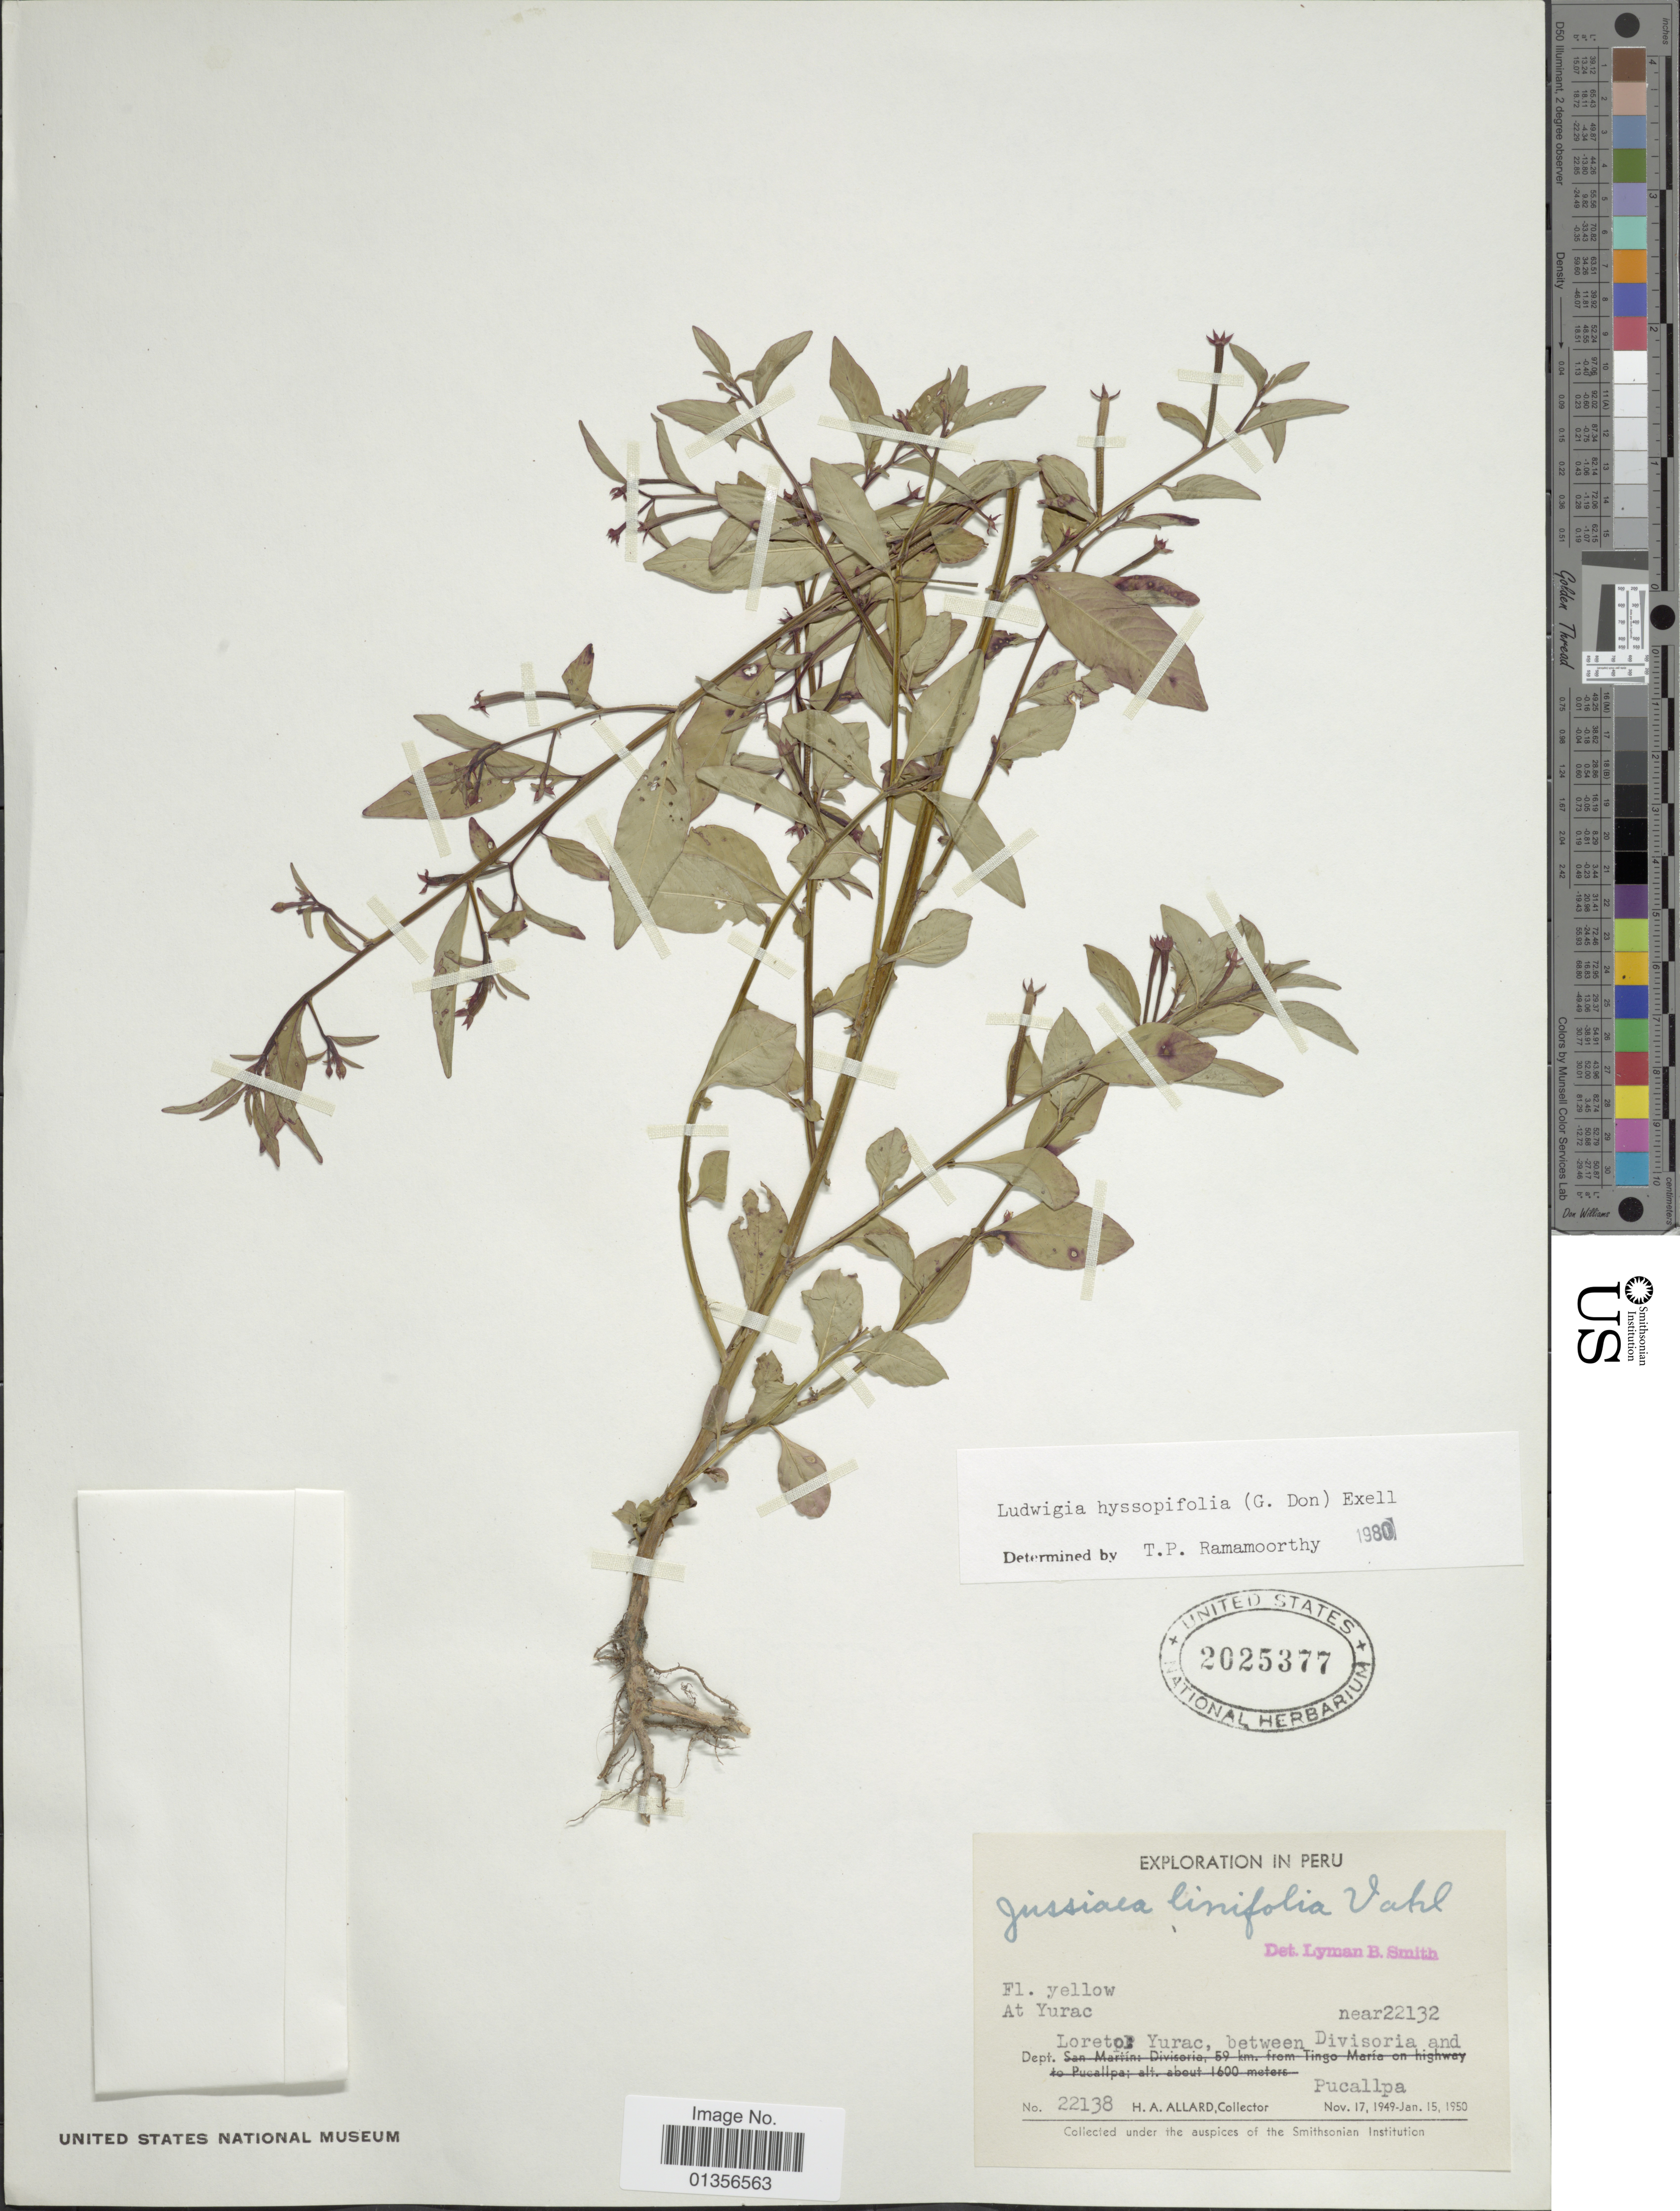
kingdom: Plantae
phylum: Tracheophyta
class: Magnoliopsida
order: Myrtales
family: Onagraceae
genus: Ludwigia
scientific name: Ludwigia hyssopifolia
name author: (G. Don) Exell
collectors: H. A. Allard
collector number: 22138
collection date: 1949-11-17/1950-01-15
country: Peru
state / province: Loreto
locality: Yurac, between Divisoria and Pucallpa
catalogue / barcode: US 2025377